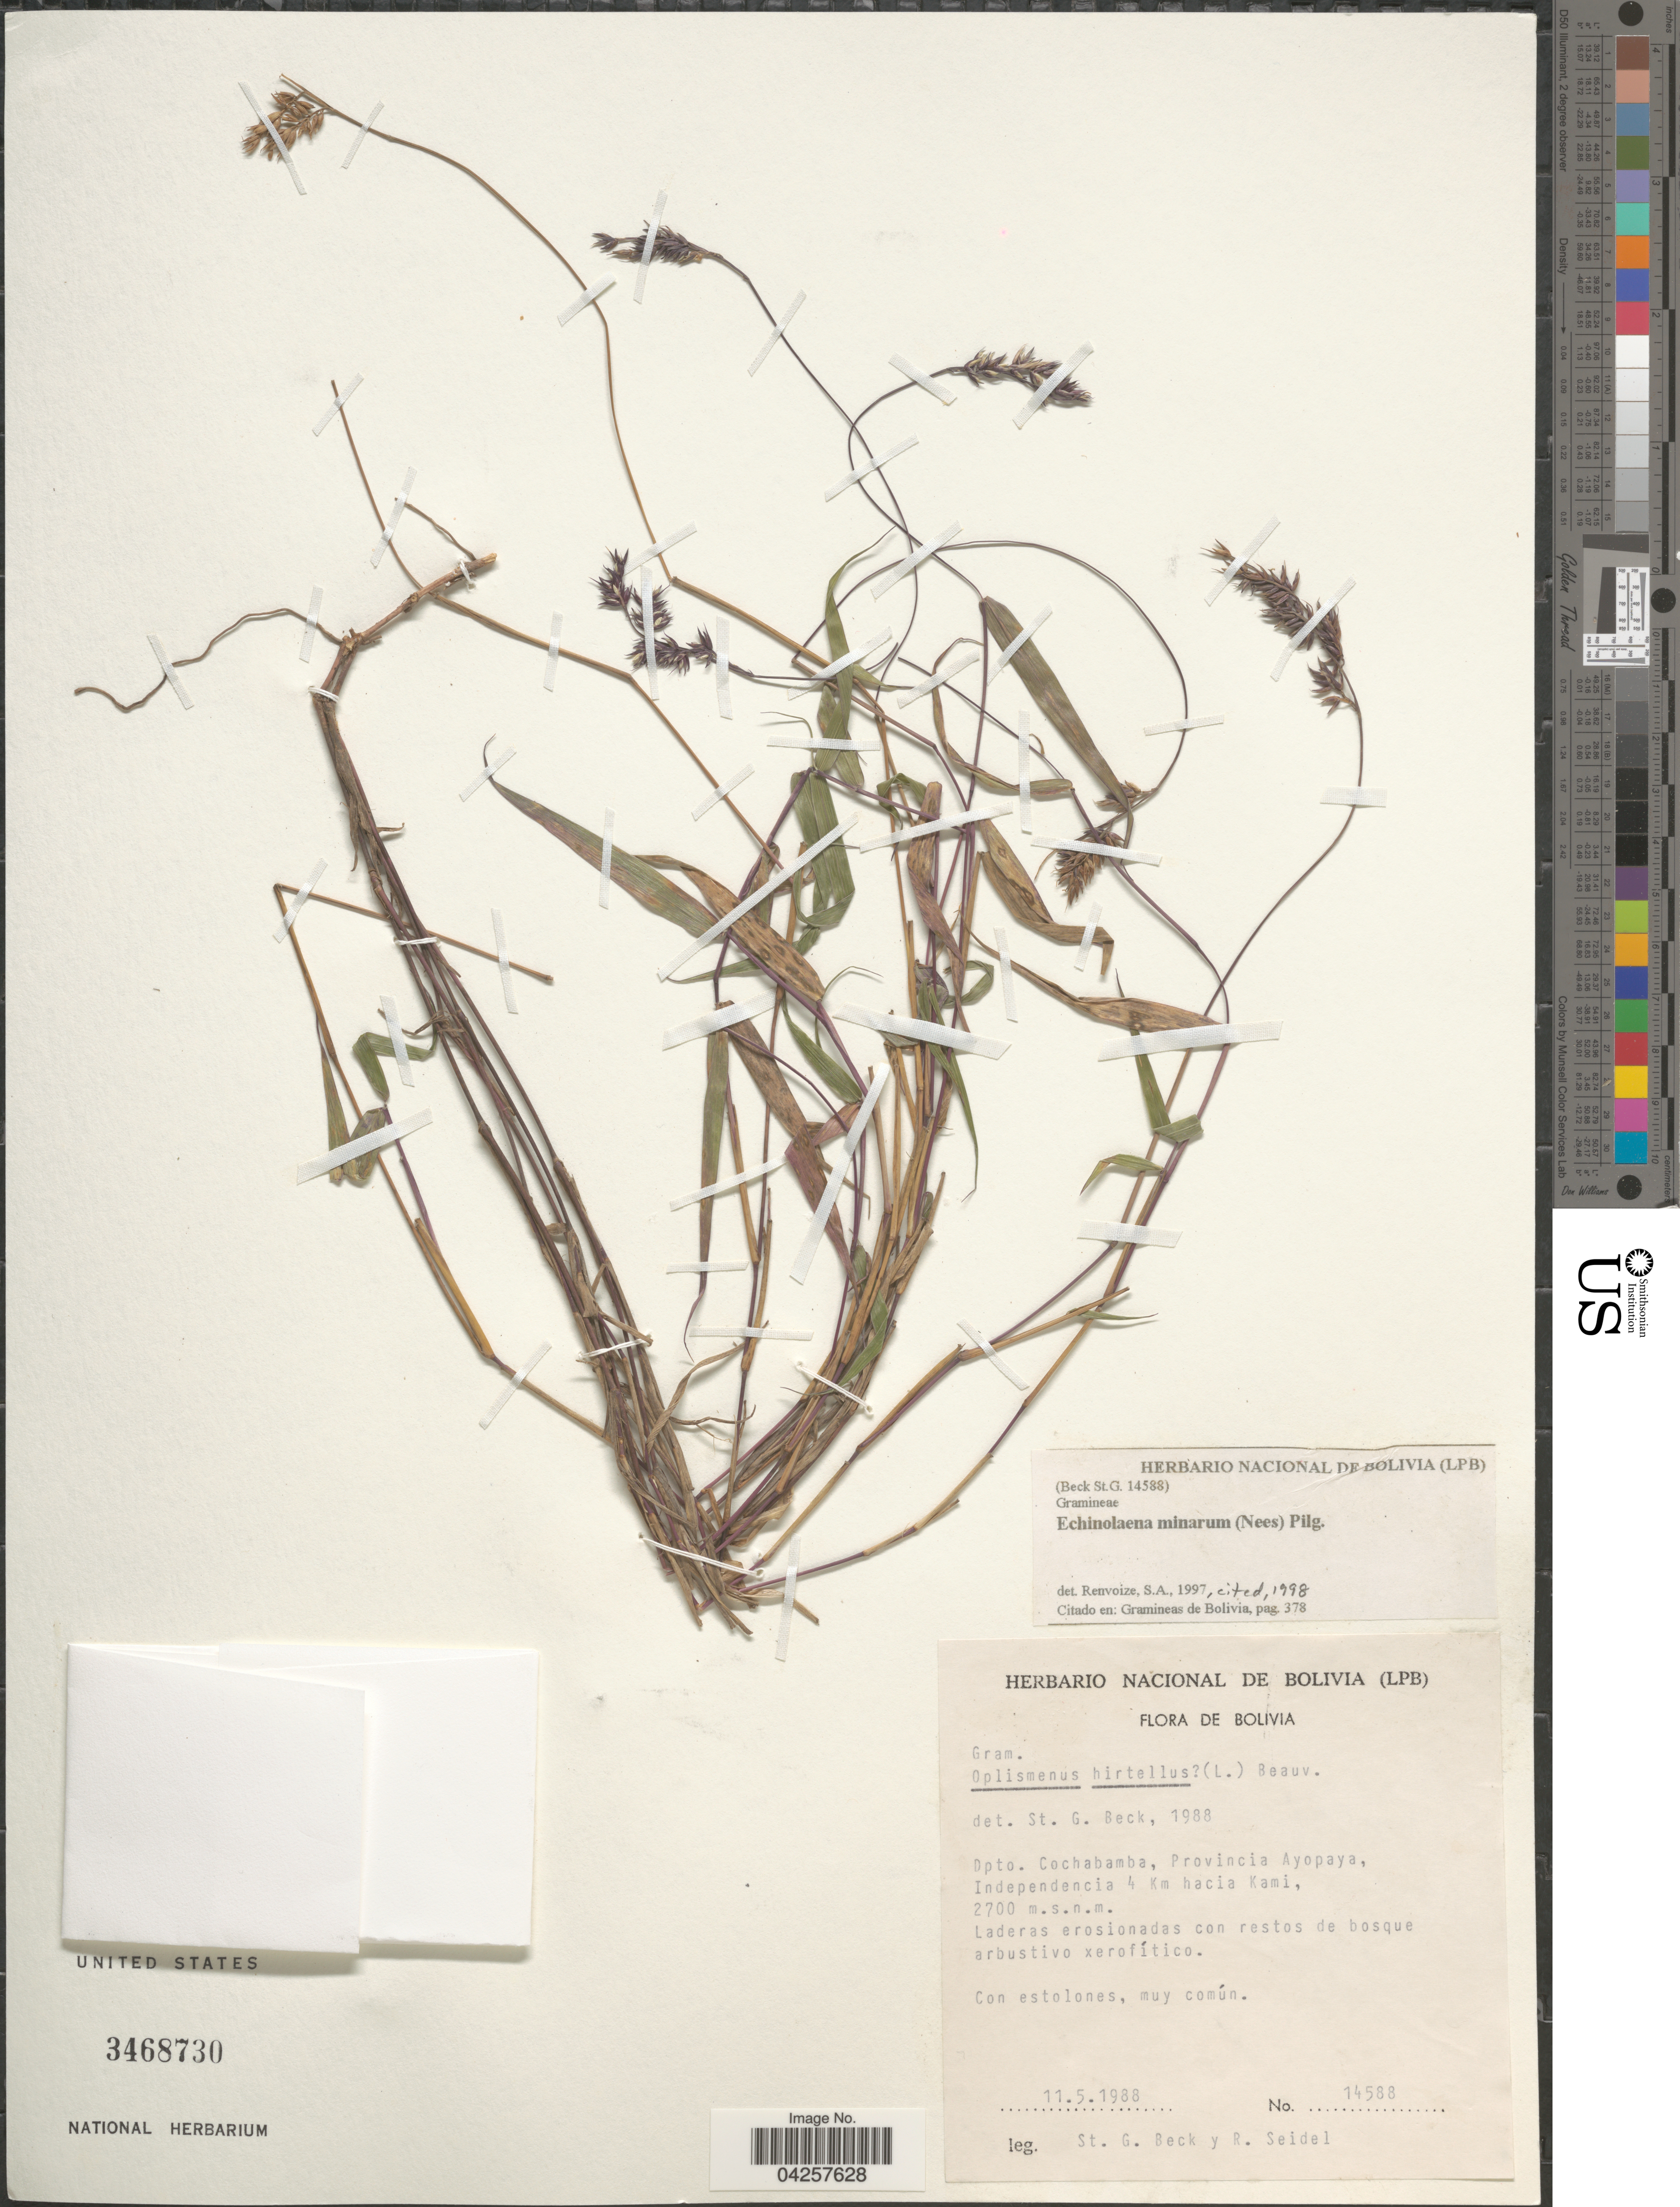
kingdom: Plantae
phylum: Tracheophyta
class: Liliopsida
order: Poales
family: Poaceae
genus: Echinolaena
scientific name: Echinolaena minarum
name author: (Nees) Pilg.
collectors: S. G. Beck & R. Seidel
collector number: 14588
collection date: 1988-05-11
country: Bolivia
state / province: Cochabamba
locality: Dpto. Cochabamba, Provincia Ayopaya, Independencia 4 Km hacia Kami.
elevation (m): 2700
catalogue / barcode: US 3468730